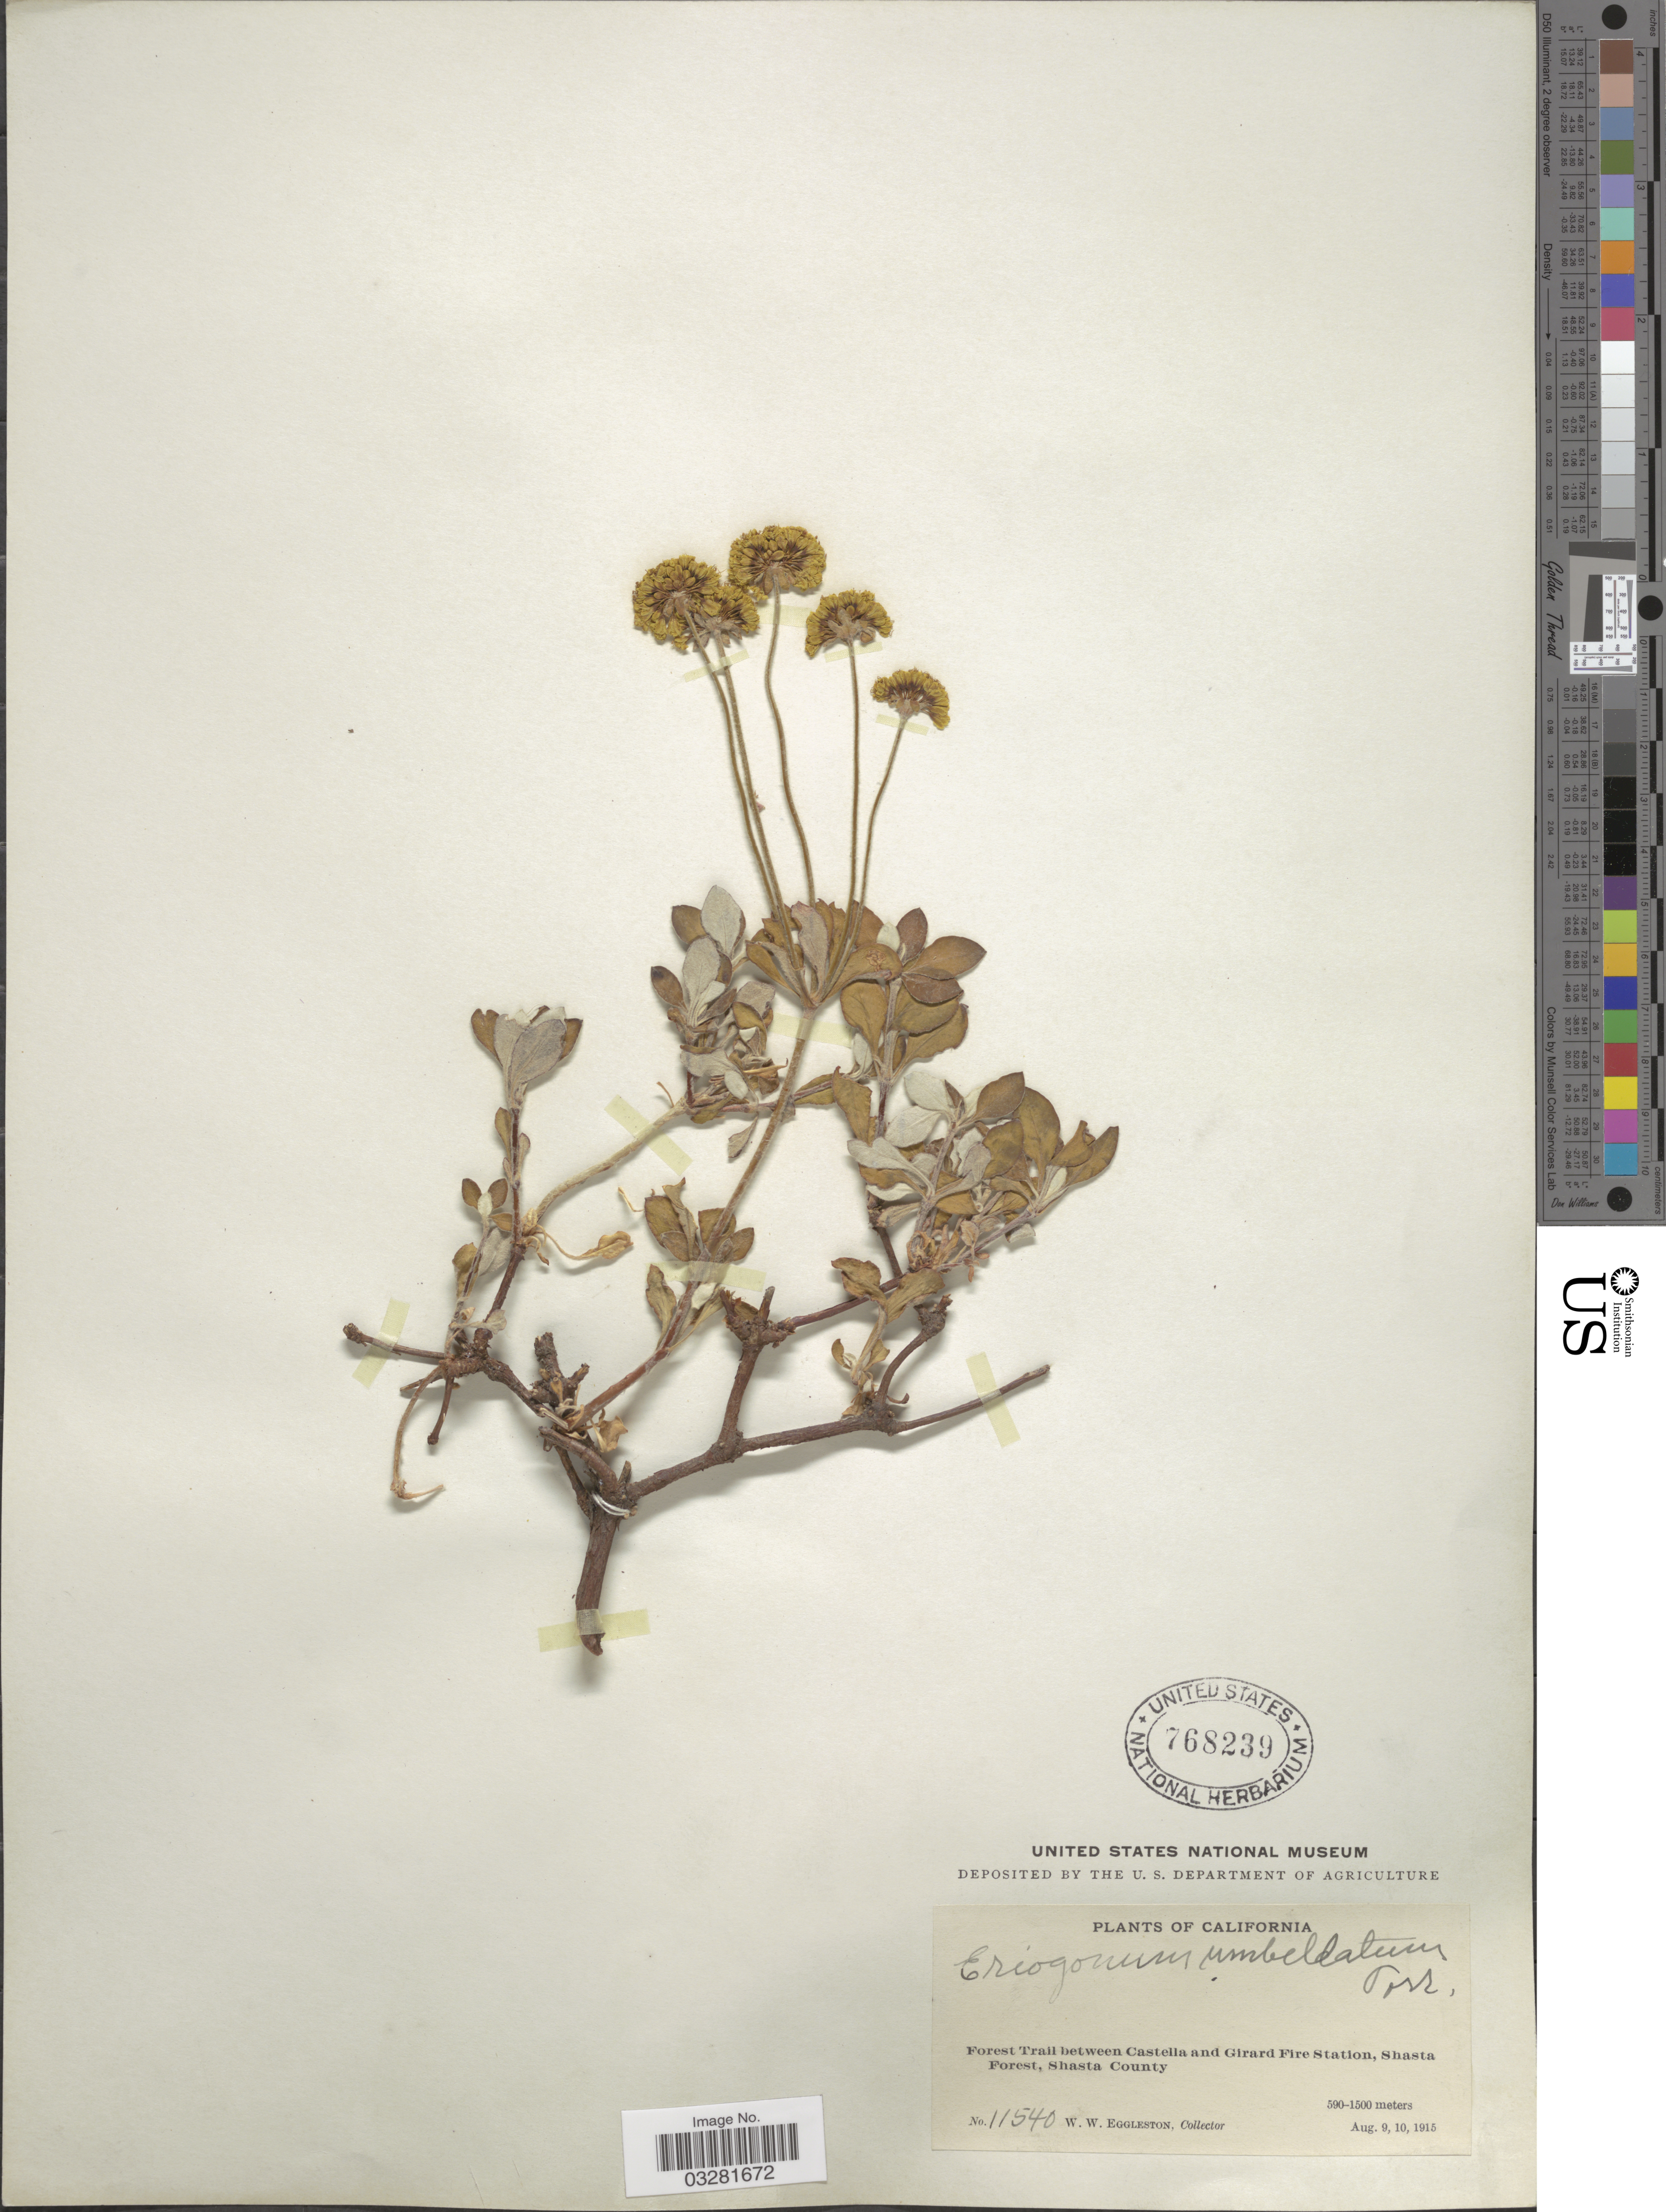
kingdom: Plantae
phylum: Tracheophyta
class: Magnoliopsida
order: Caryophyllales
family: Polygonaceae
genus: Eriogonum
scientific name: Eriogonum umbellatum var. polyanthum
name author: Torr.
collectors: W. W. Eggleston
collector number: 11540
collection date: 1915-08-09/1915-08-10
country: United States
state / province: California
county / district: Shasta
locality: Forest Trail between Castella and Girard Fire Station, Shasta Forest, Shasta County.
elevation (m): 590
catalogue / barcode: US 768239